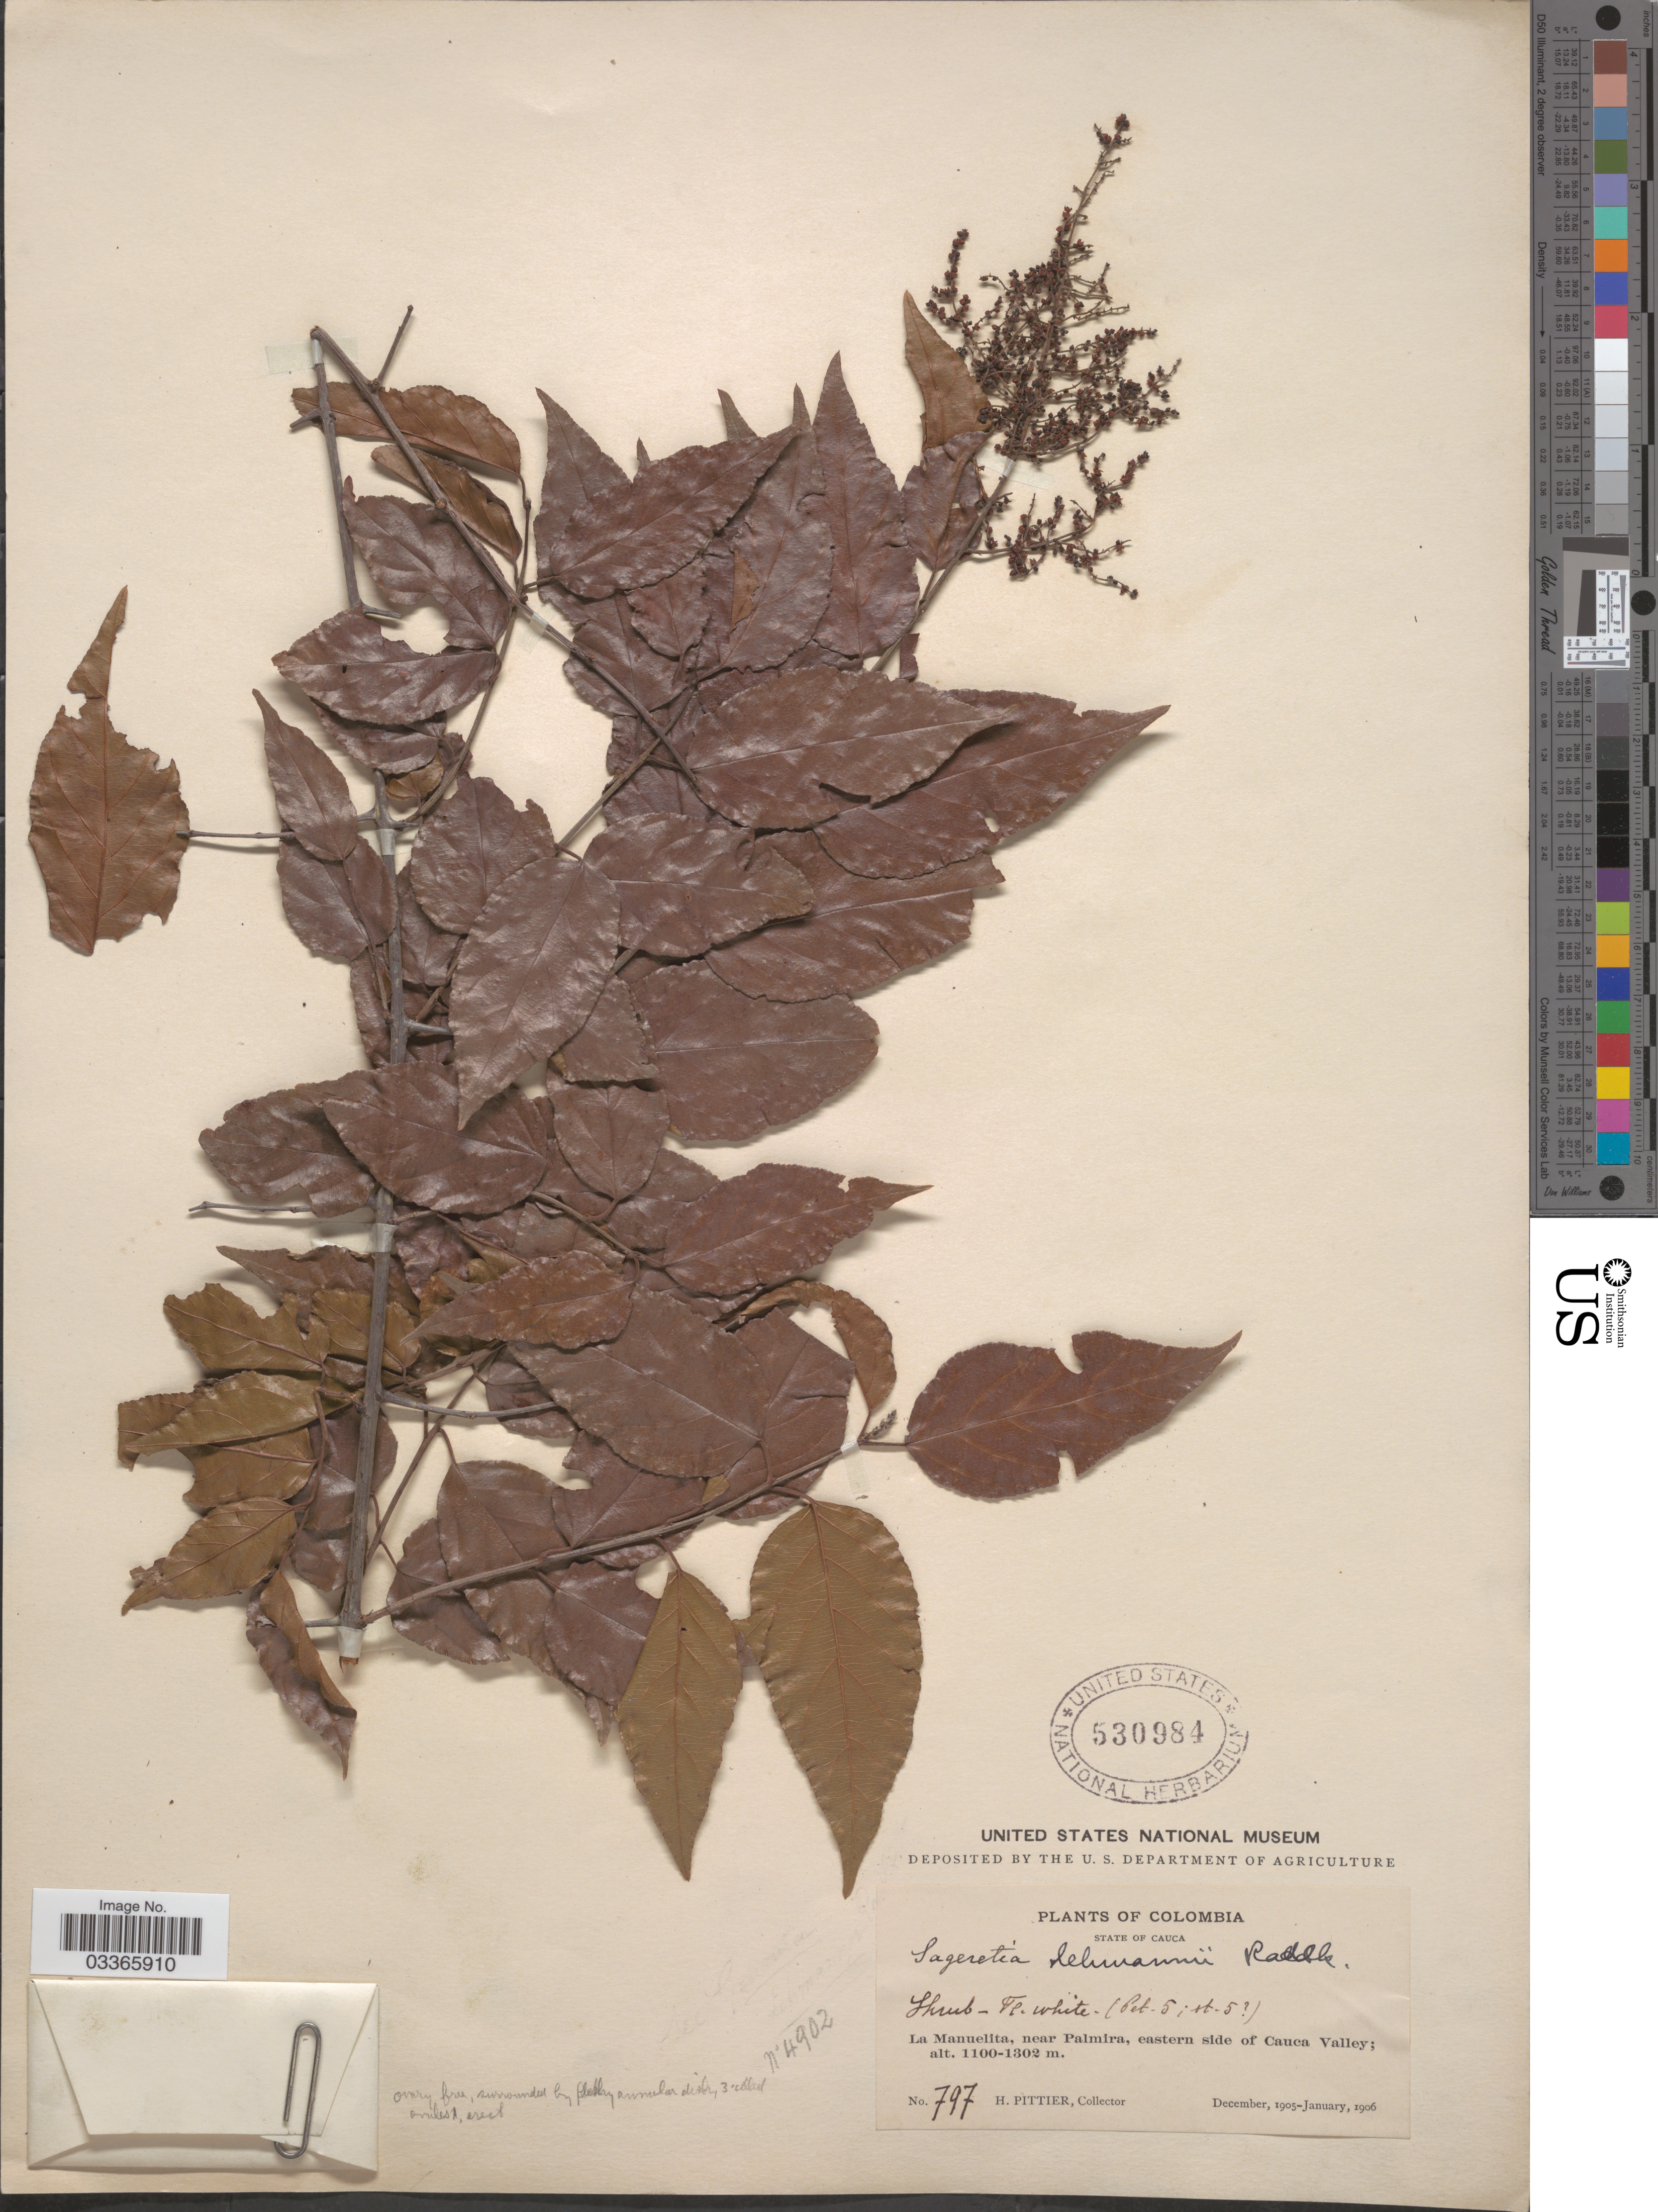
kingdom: Plantae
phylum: Tracheophyta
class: Magnoliopsida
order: Rosales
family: Rhamnaceae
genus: Sageretia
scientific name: Sageretia elegans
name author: (Kunth) Brongn.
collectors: H. F. Pittier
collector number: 797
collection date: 1905-12/1906-01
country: Colombia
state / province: Cauca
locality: La Manuelita, near Palmira, eastern side of Cauca valley.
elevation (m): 1100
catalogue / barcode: US 530984